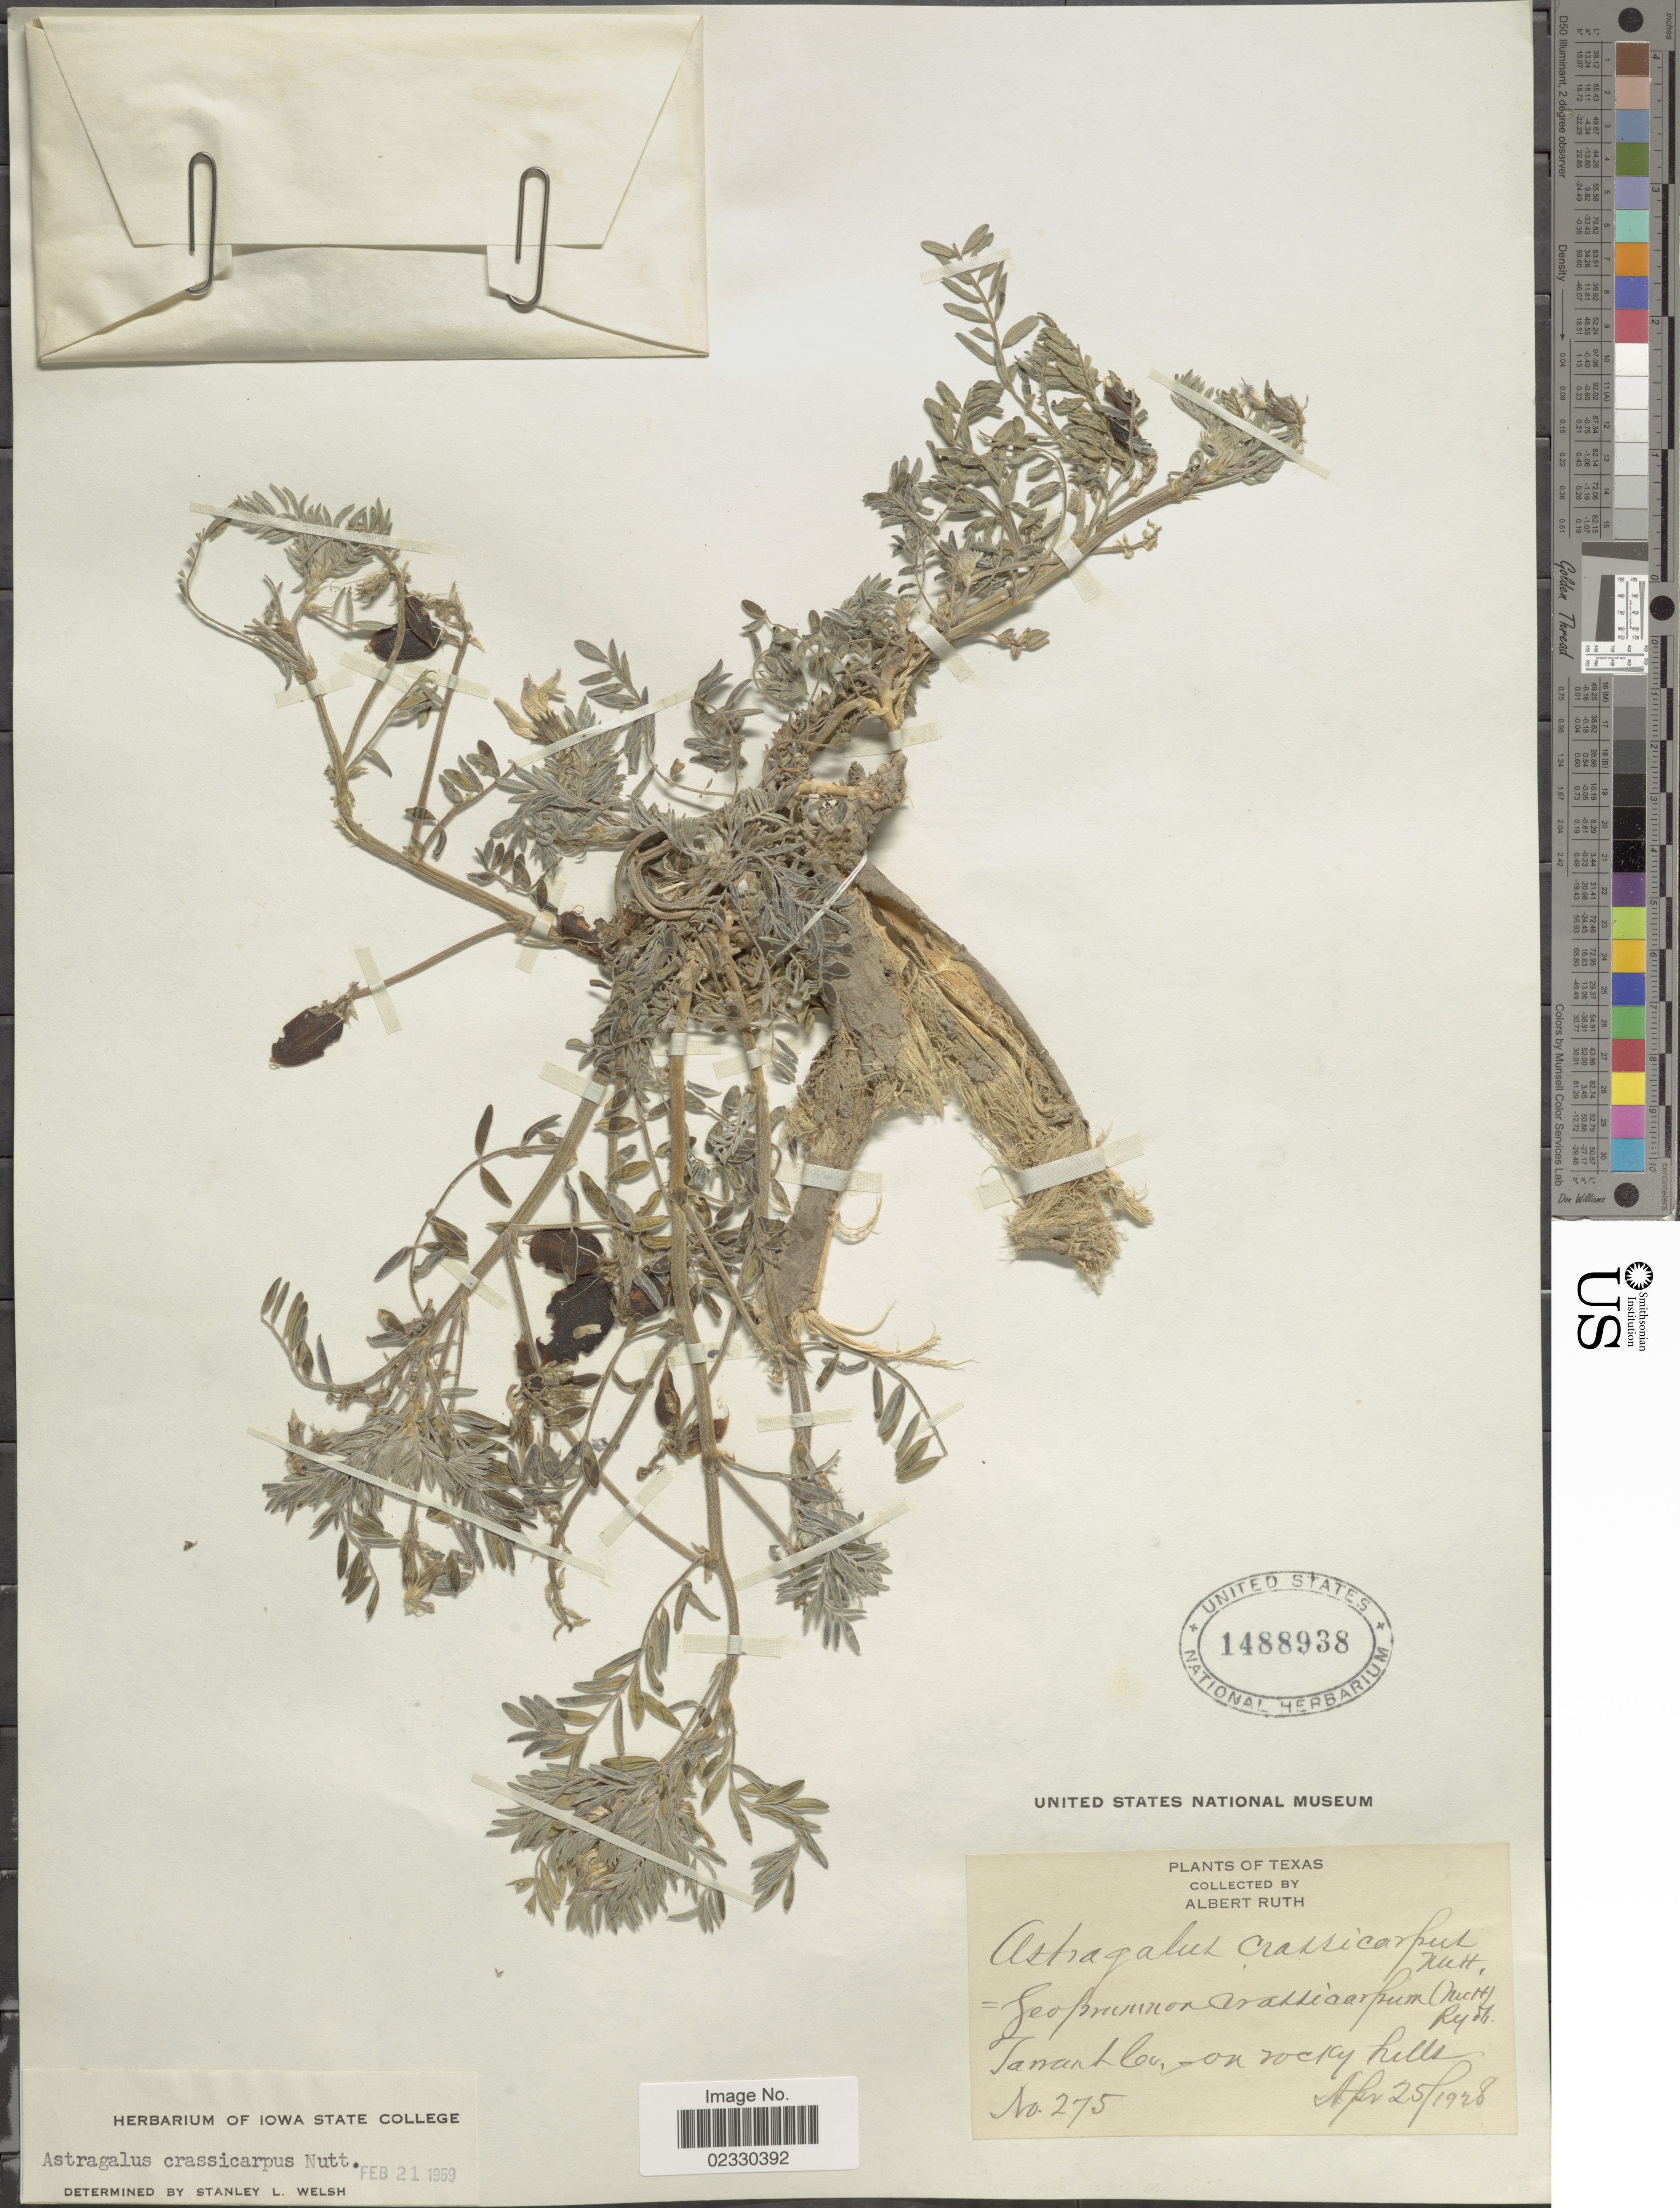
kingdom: Plantae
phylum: Tracheophyta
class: Magnoliopsida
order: Fabales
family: Fabaceae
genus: Astragalus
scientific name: Astragalus crassicarpus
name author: Nutt.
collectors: A. Ruth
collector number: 275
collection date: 1928-04-25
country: United States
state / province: Texas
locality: Tamant Co., on rocky hills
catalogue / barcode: US 1488938